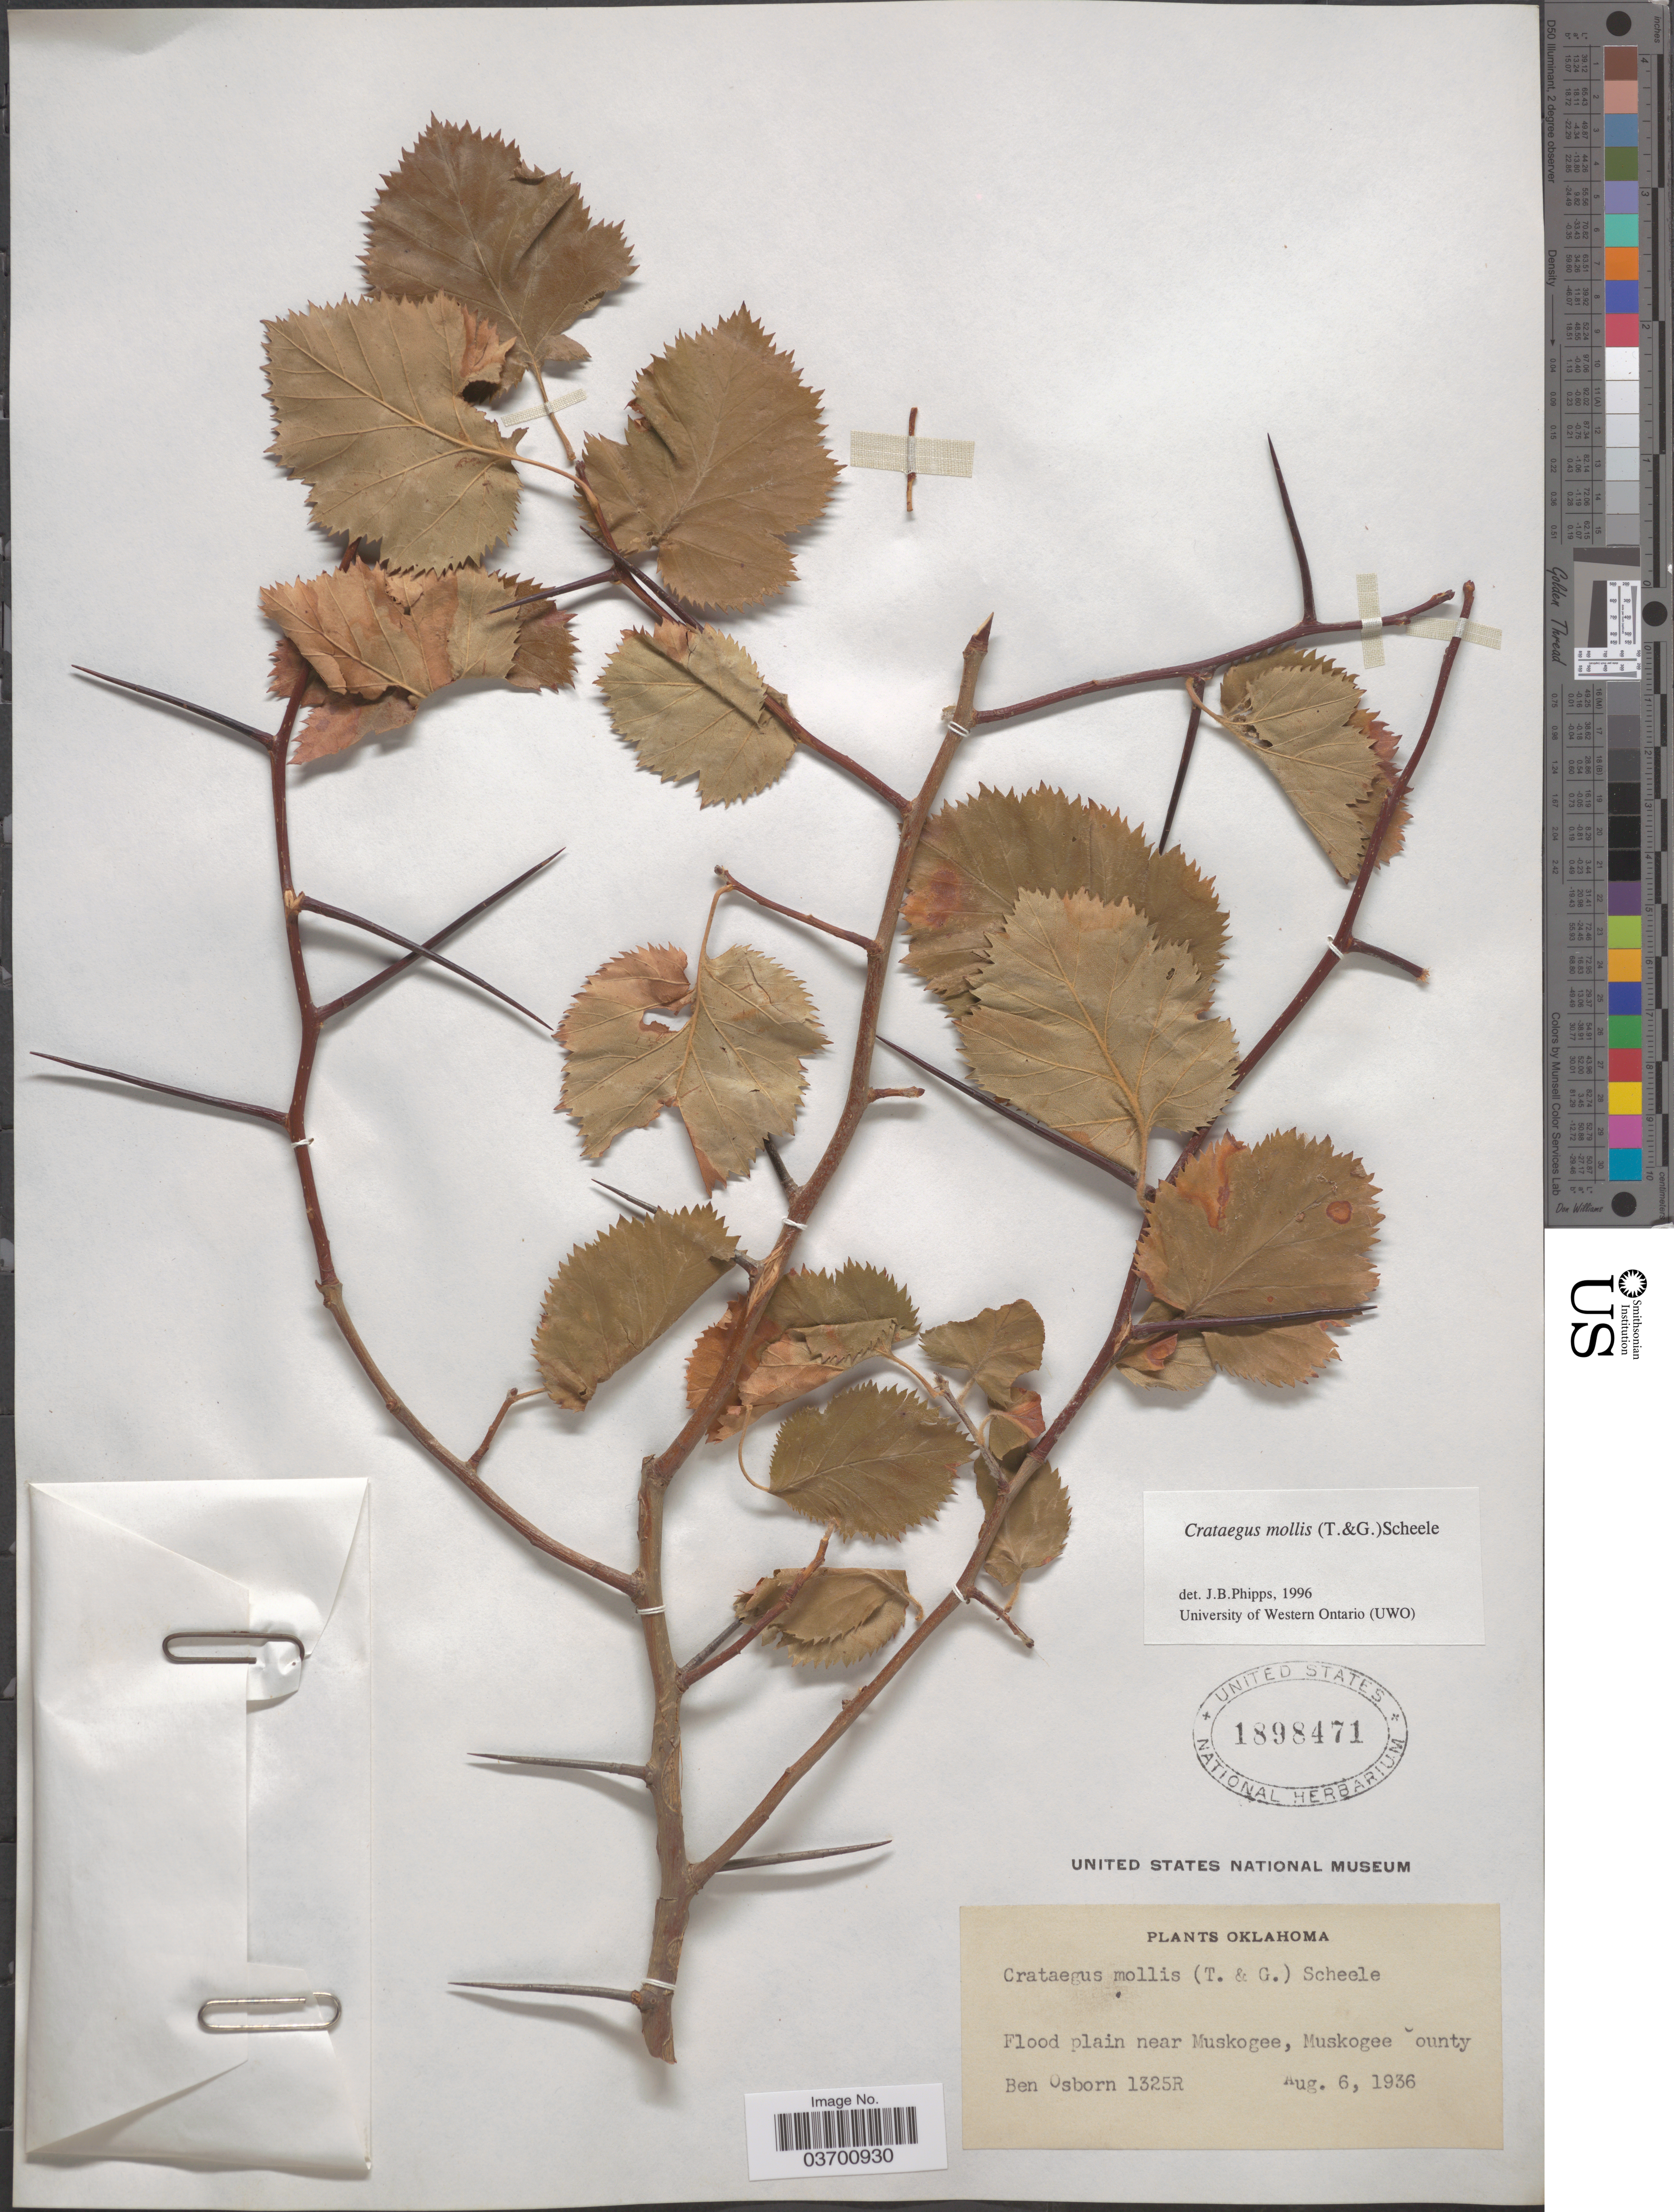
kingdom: Plantae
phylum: Tracheophyta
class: Magnoliopsida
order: Rosales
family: Rosaceae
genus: Crataegus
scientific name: Crataegus mollis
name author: (Torr. & A. Gray) Scheele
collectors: B. Osborn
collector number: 1325R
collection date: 1936-08-06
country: United States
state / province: Oklahoma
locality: Flood plain near Muskogee, Muskogee County.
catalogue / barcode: US 1898471